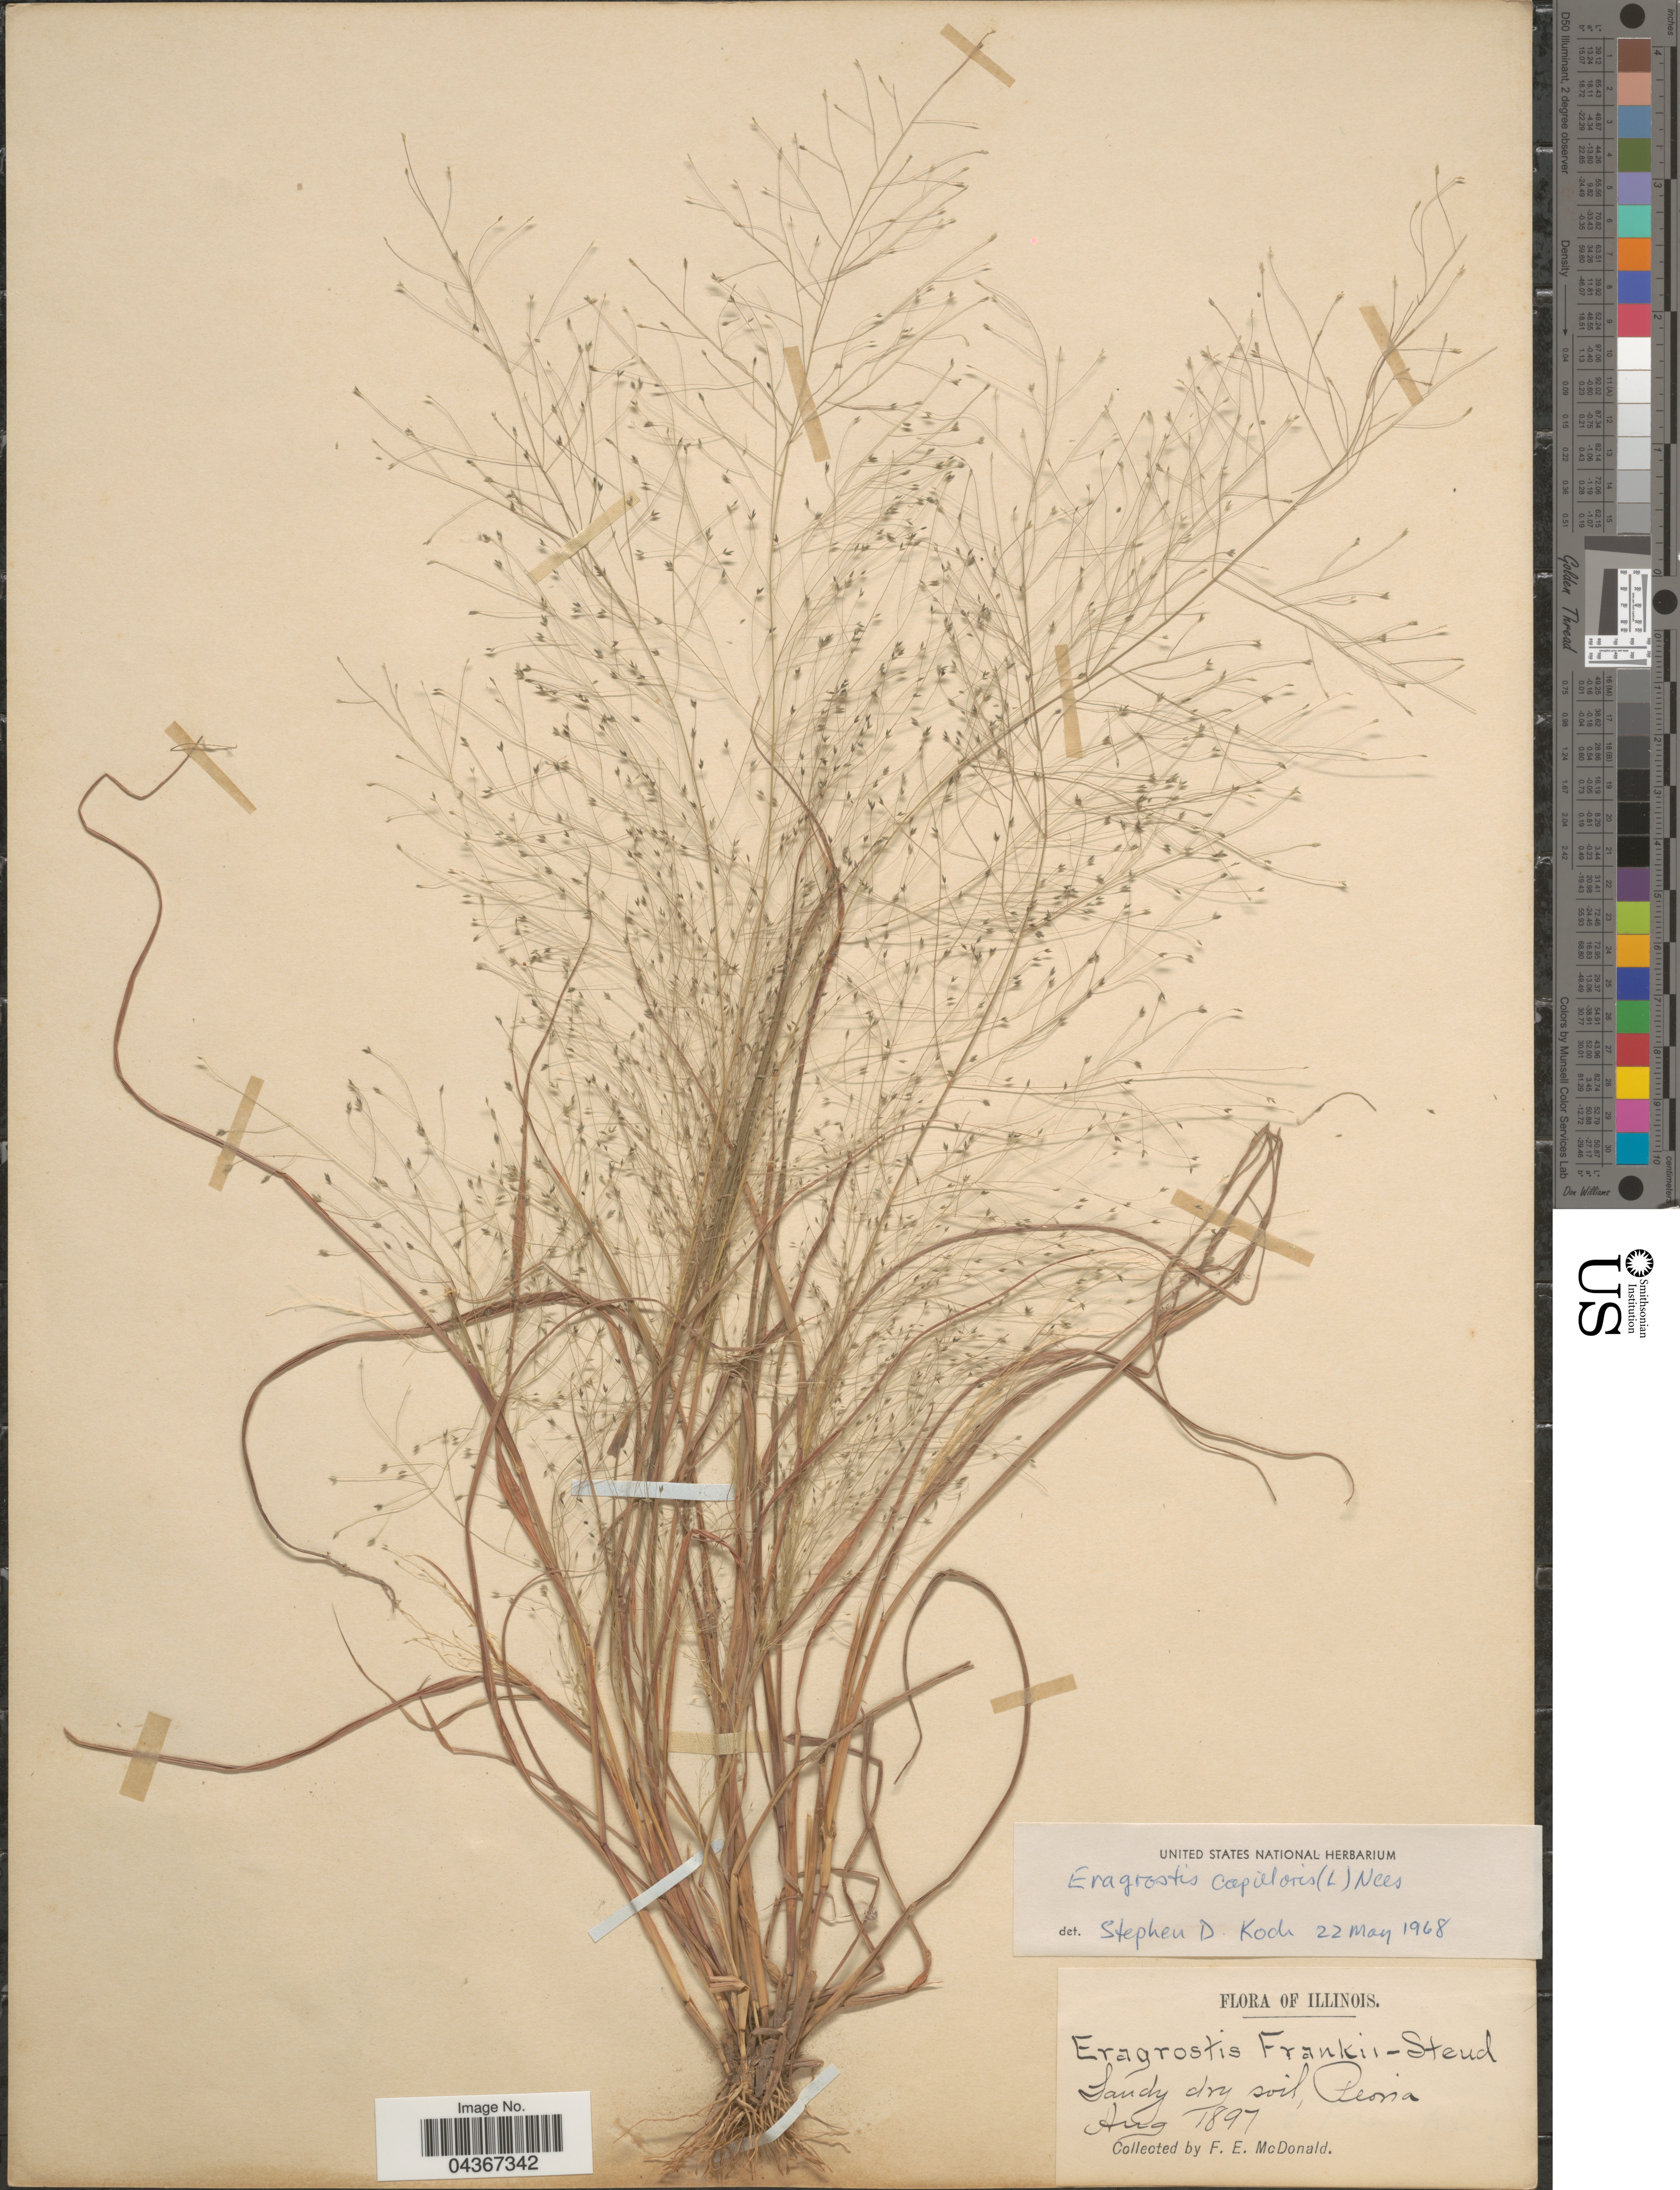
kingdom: Plantae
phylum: Tracheophyta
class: Liliopsida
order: Poales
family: Poaceae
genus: Eragrostis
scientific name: Eragrostis capillaris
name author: (L.) Nees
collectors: F. E. McDonald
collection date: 1897-08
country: United States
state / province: Illinois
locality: Sandy dry soil, Peoria.